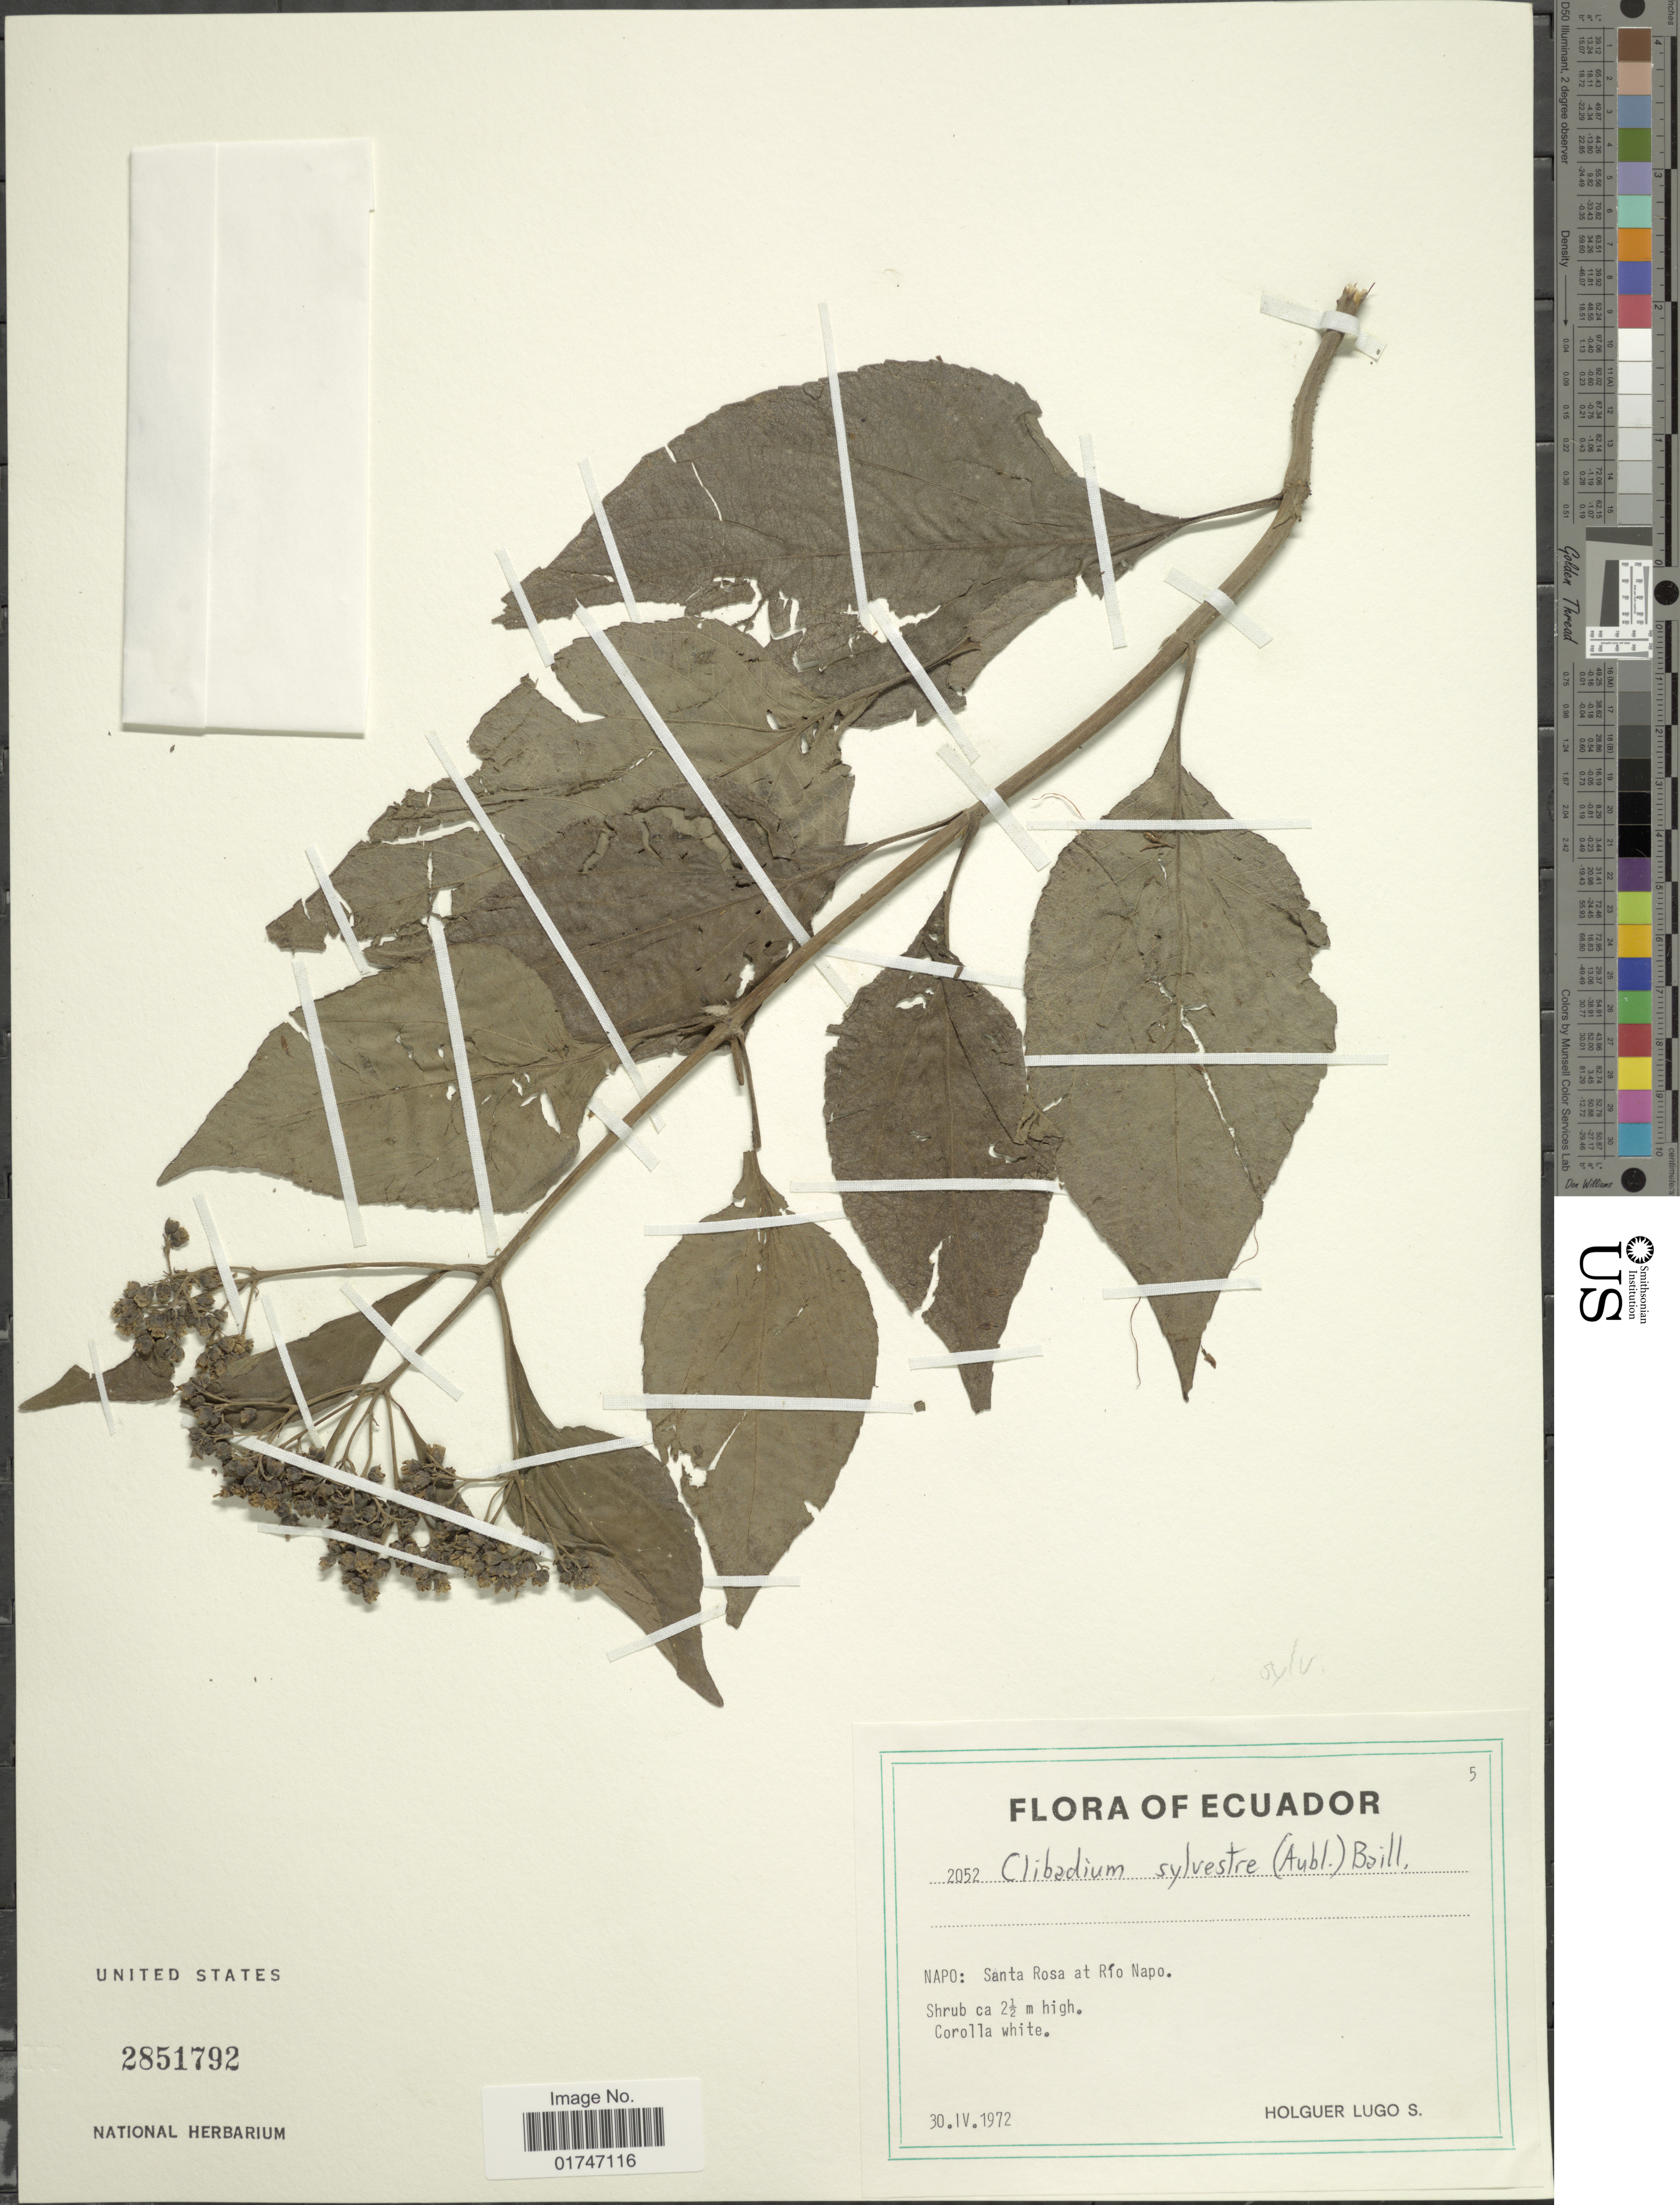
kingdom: Plantae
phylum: Tracheophyta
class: Magnoliopsida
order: Asterales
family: Asteraceae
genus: Clibadium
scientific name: Clibadium sylvestre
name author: (Aubl.) Baill.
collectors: H. Lugo S.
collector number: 2052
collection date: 1972-04-30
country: Ecuador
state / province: Napo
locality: Napo: Santa Rosa at Río Napo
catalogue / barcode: US 2851792